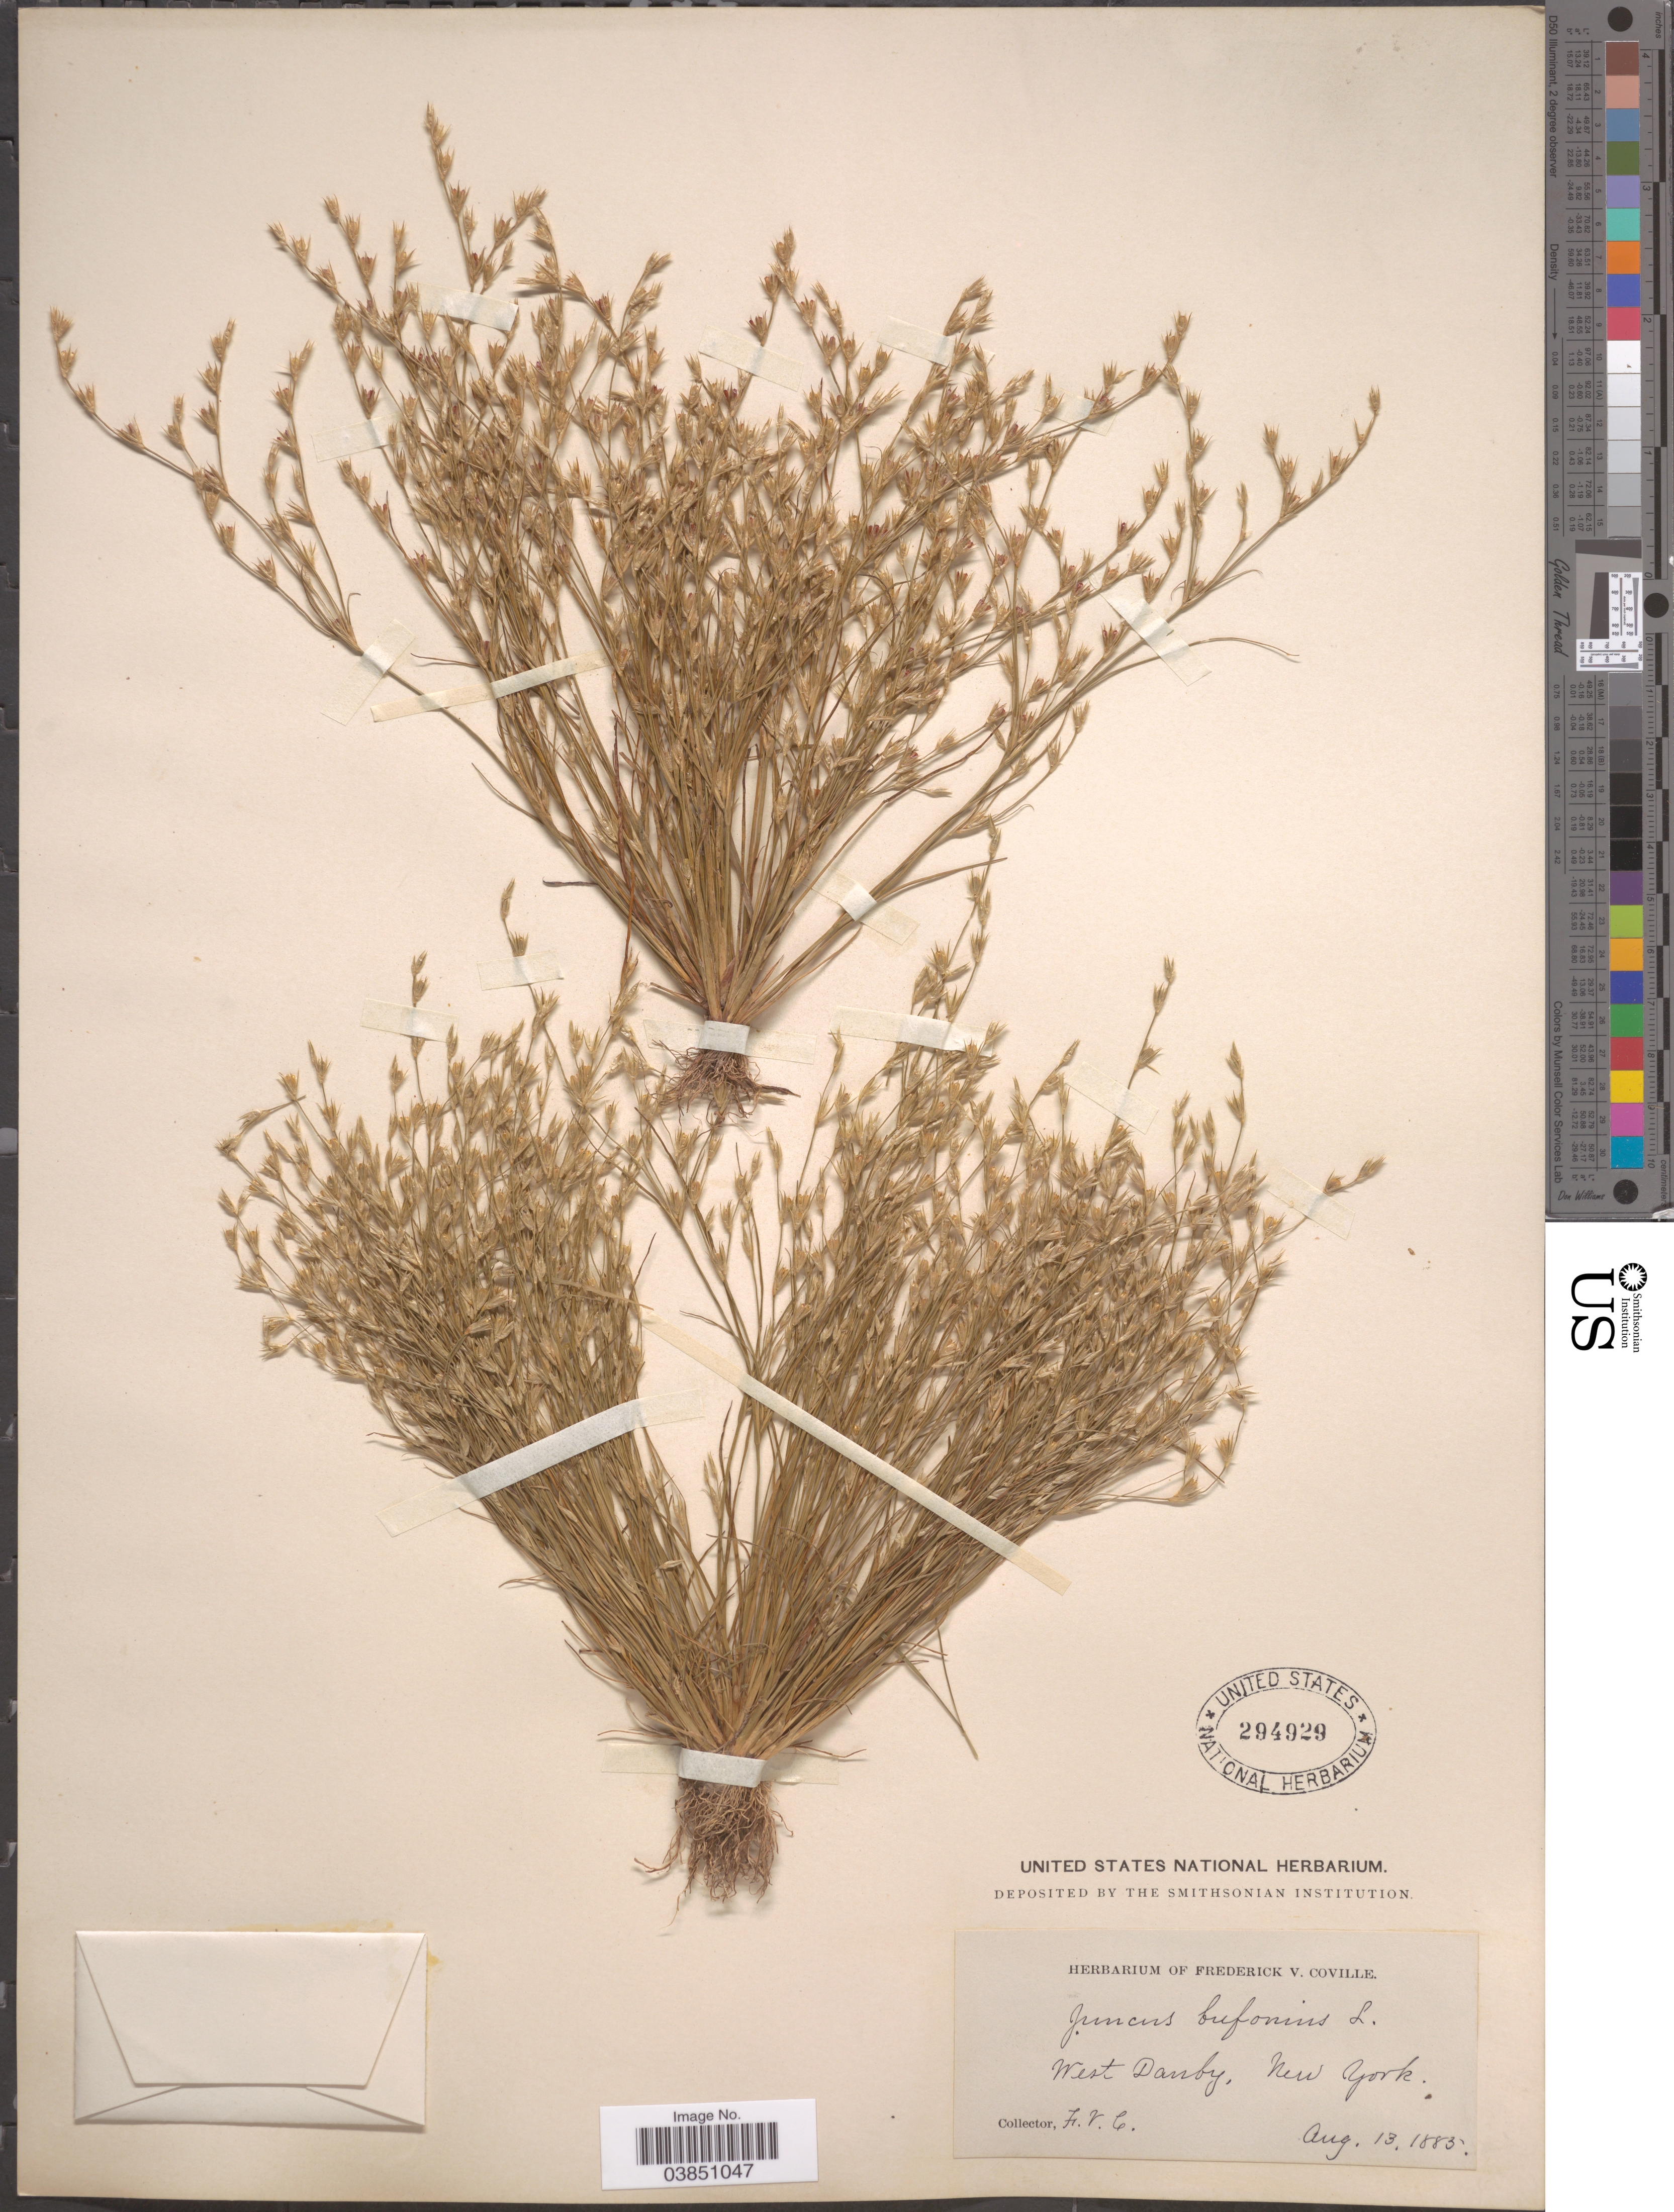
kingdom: Plantae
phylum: Tracheophyta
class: Liliopsida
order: Poales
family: Juncaceae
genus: Juncus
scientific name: Juncus bufonius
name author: L.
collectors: F. V. Coville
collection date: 1885-08-13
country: United States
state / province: New York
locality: West Danby.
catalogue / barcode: US 294929